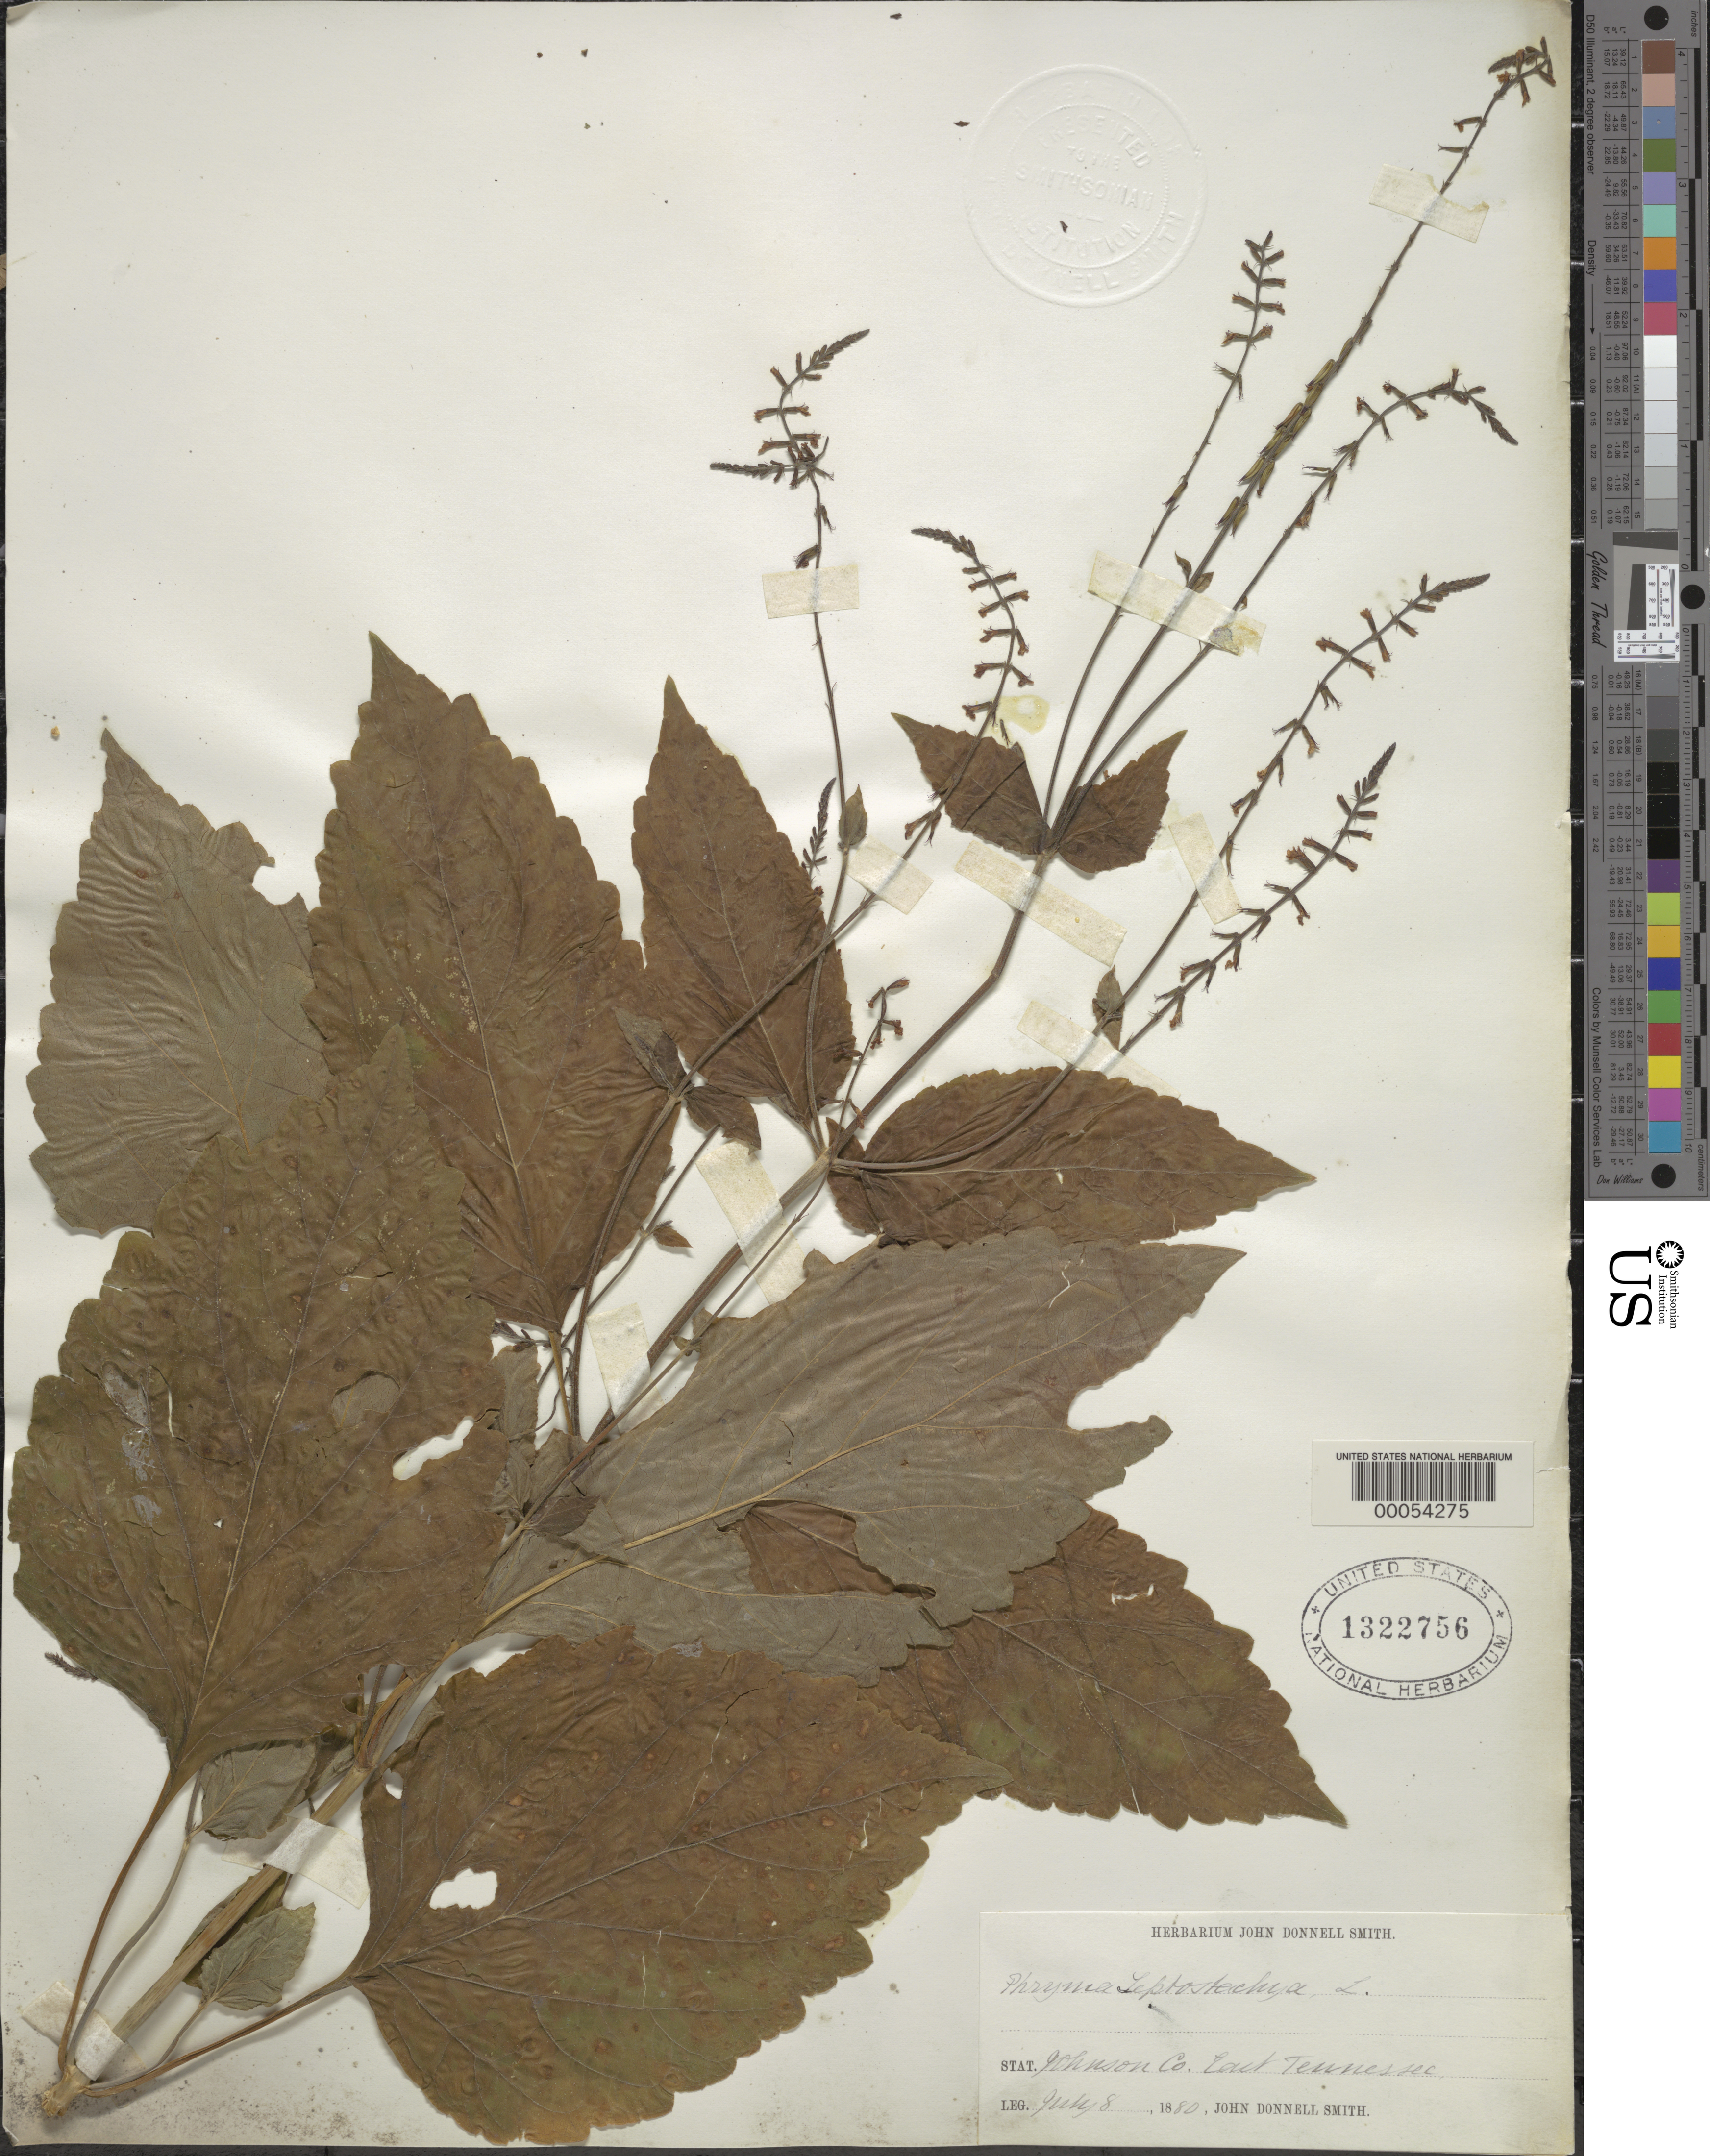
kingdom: Plantae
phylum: Tracheophyta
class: Magnoliopsida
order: Lamiales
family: Phrymaceae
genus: Phryma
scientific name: Phryma leptostachya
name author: L.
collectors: J. Donnell Smith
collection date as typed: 08 Jul 1880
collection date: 1880-07-08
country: United States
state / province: Tennessee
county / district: Johnson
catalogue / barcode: US 1322756